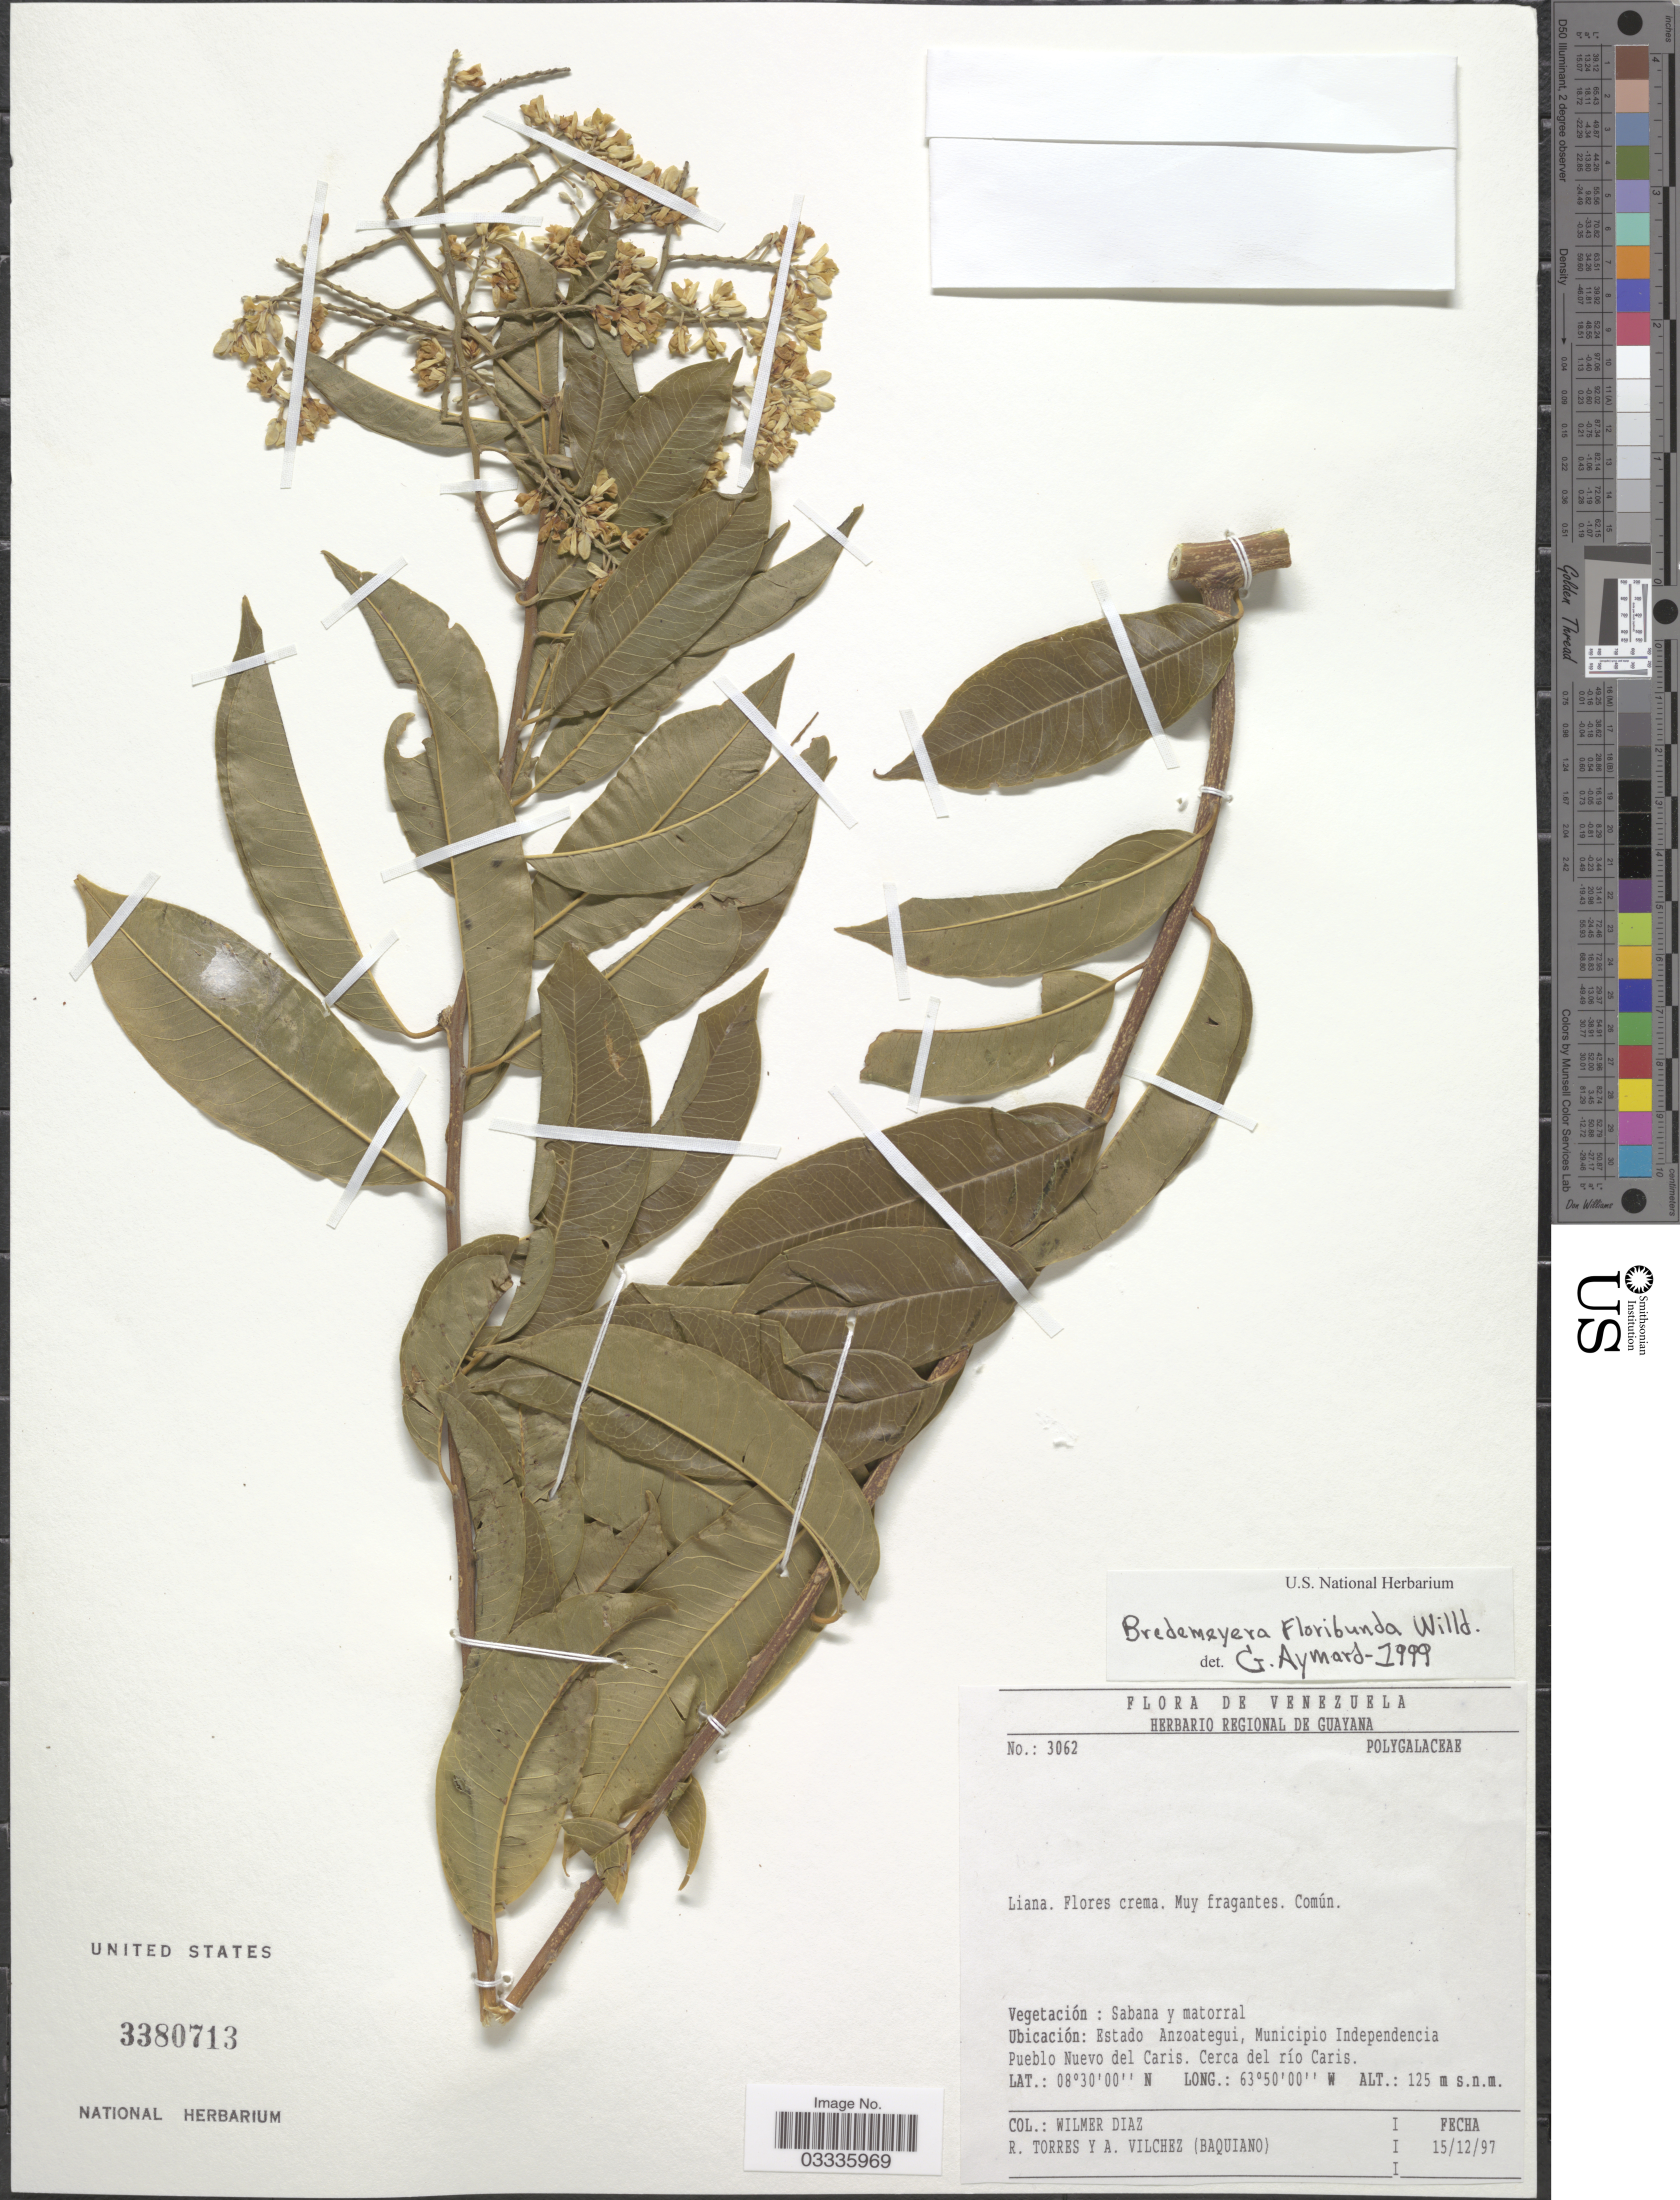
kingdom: Plantae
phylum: Tracheophyta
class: Magnoliopsida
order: Fabales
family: Polygalaceae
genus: Bredemeyera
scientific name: Bredemeyera floribunda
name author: Willd.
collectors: W. Díaz P., R. Torres & A. Vilchez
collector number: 3062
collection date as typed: Transcribed d/m/y: 15/12/97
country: Venezuela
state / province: Anzoategui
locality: Municipio Independencia Pueblo Nuevo del Caris. Cerca del río Caris.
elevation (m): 125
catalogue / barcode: US 3380713